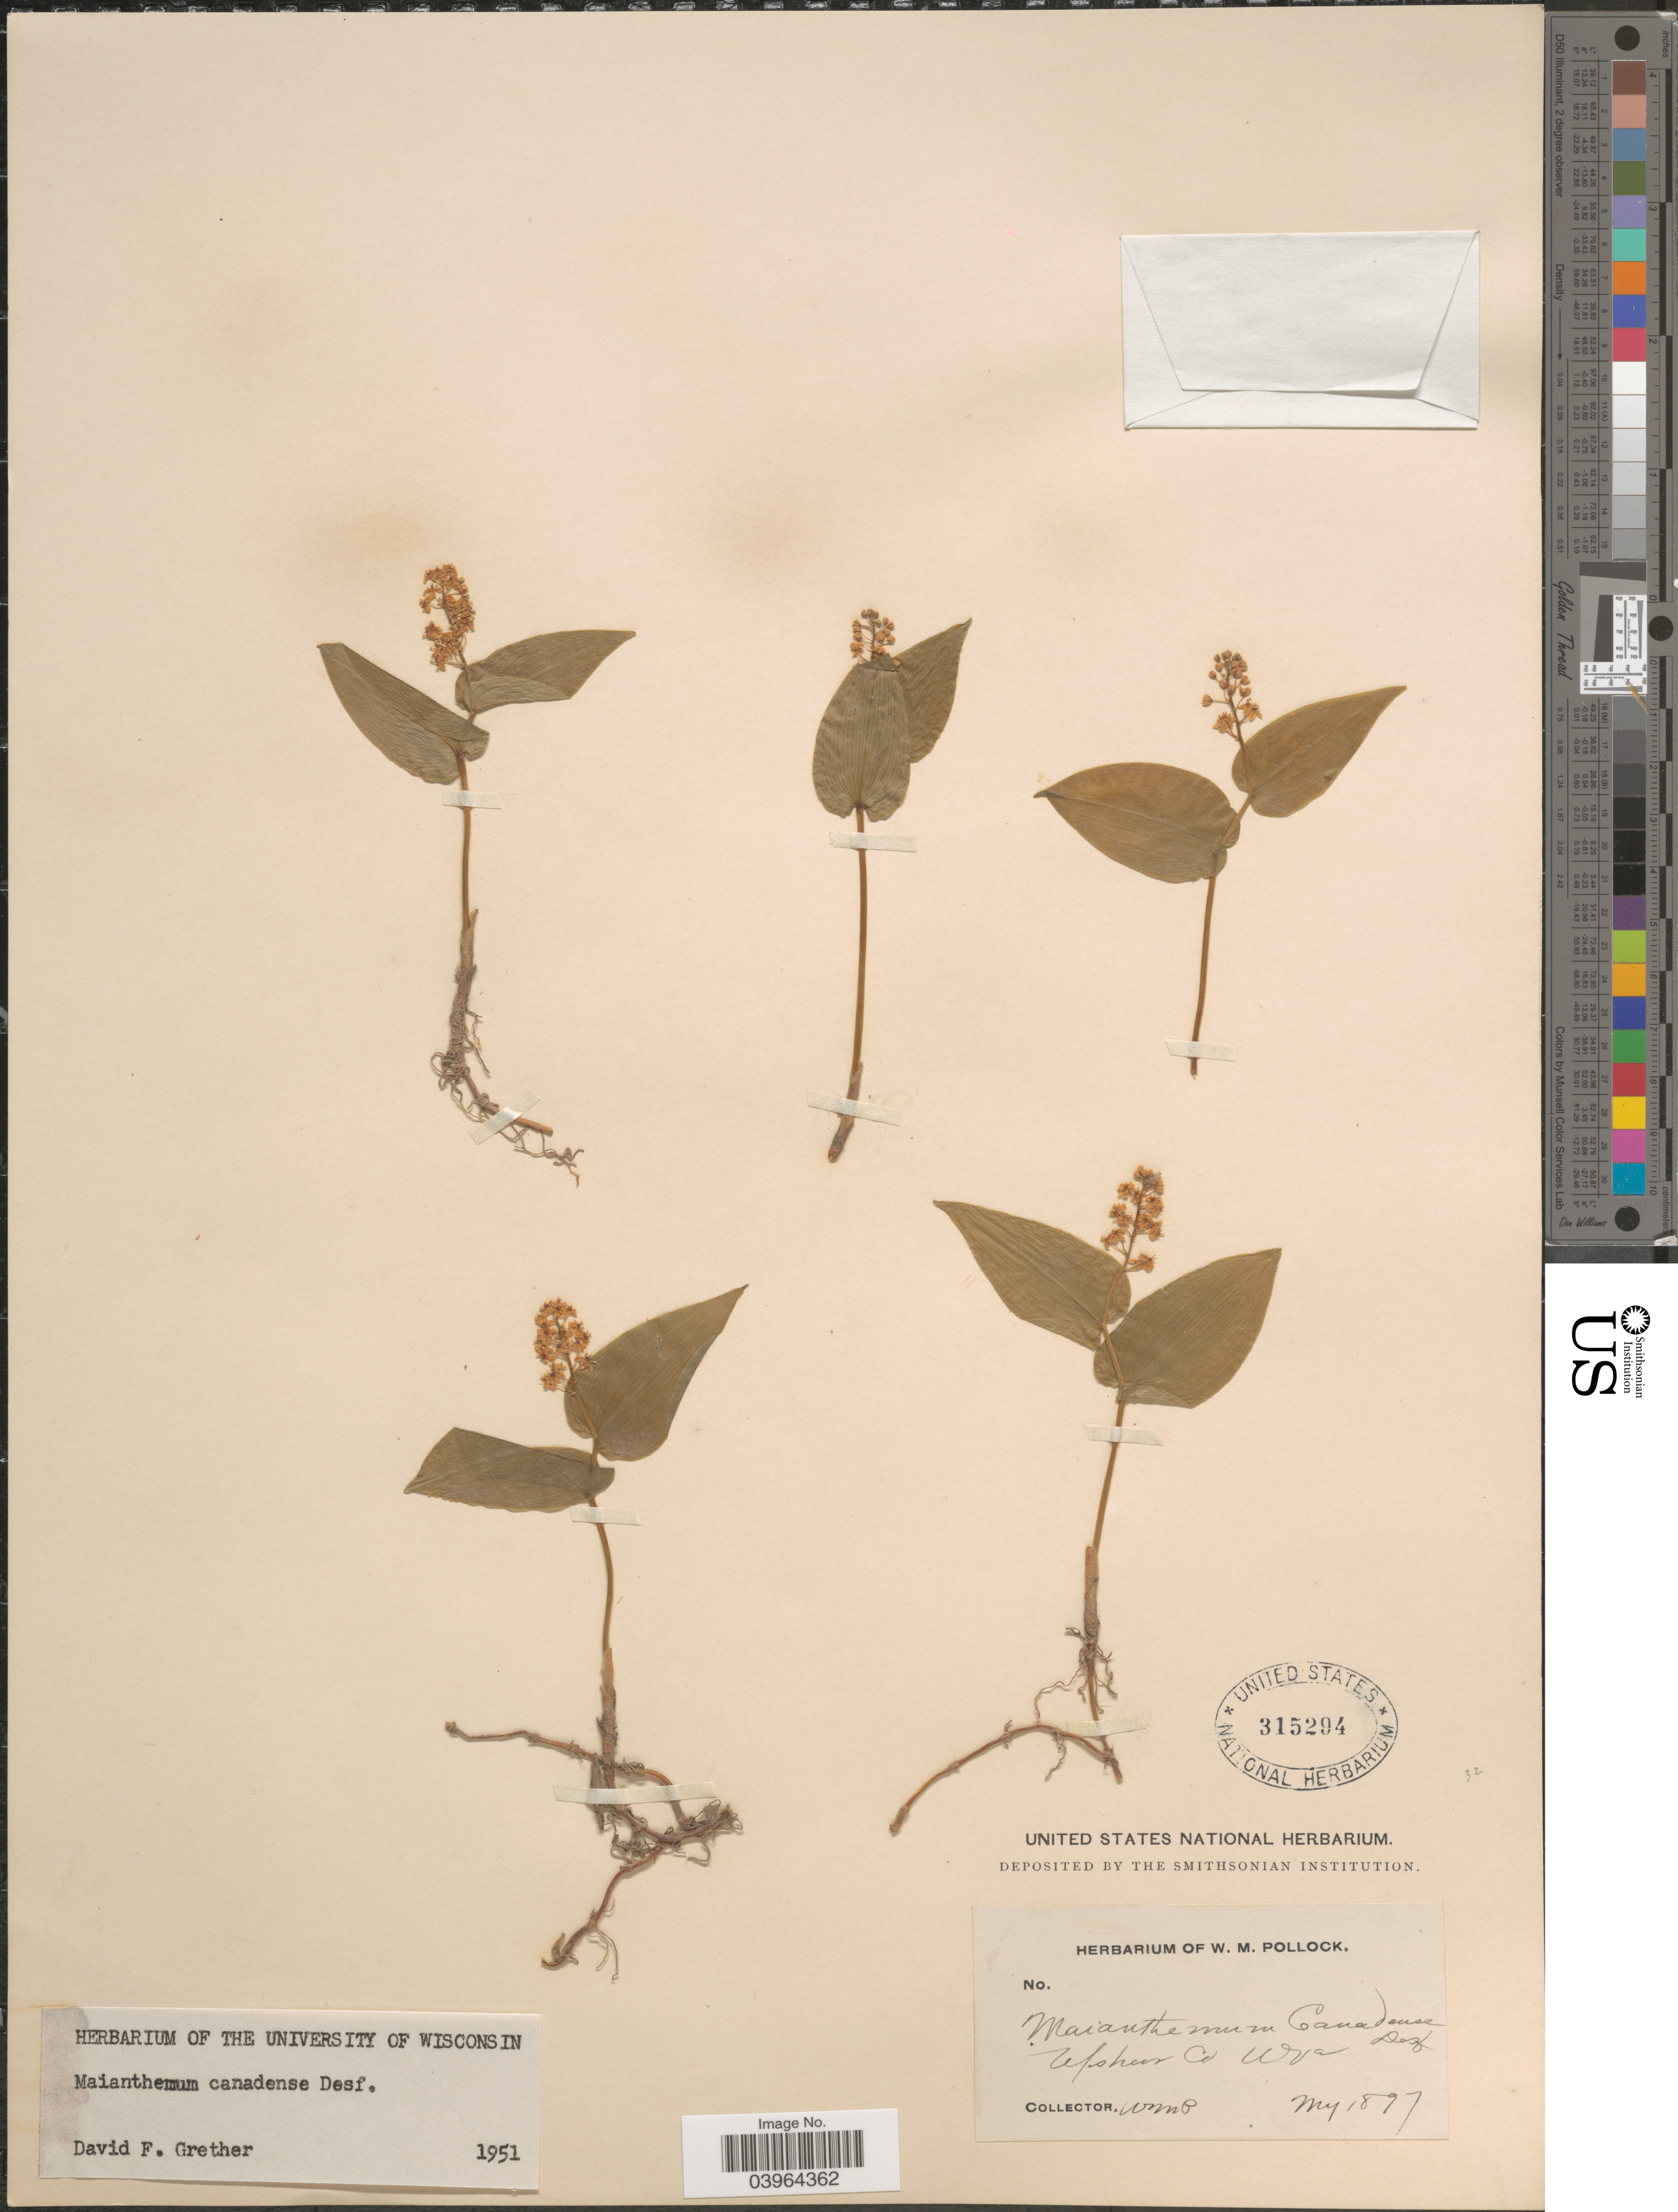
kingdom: Plantae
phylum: Tracheophyta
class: Liliopsida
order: Asparagales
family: Asparagaceae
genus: Maianthemum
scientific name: Maianthemum canadense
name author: Desf.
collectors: W. M. Pollock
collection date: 1897-05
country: United States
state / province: West Virginia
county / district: Upshur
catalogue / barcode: US 315294